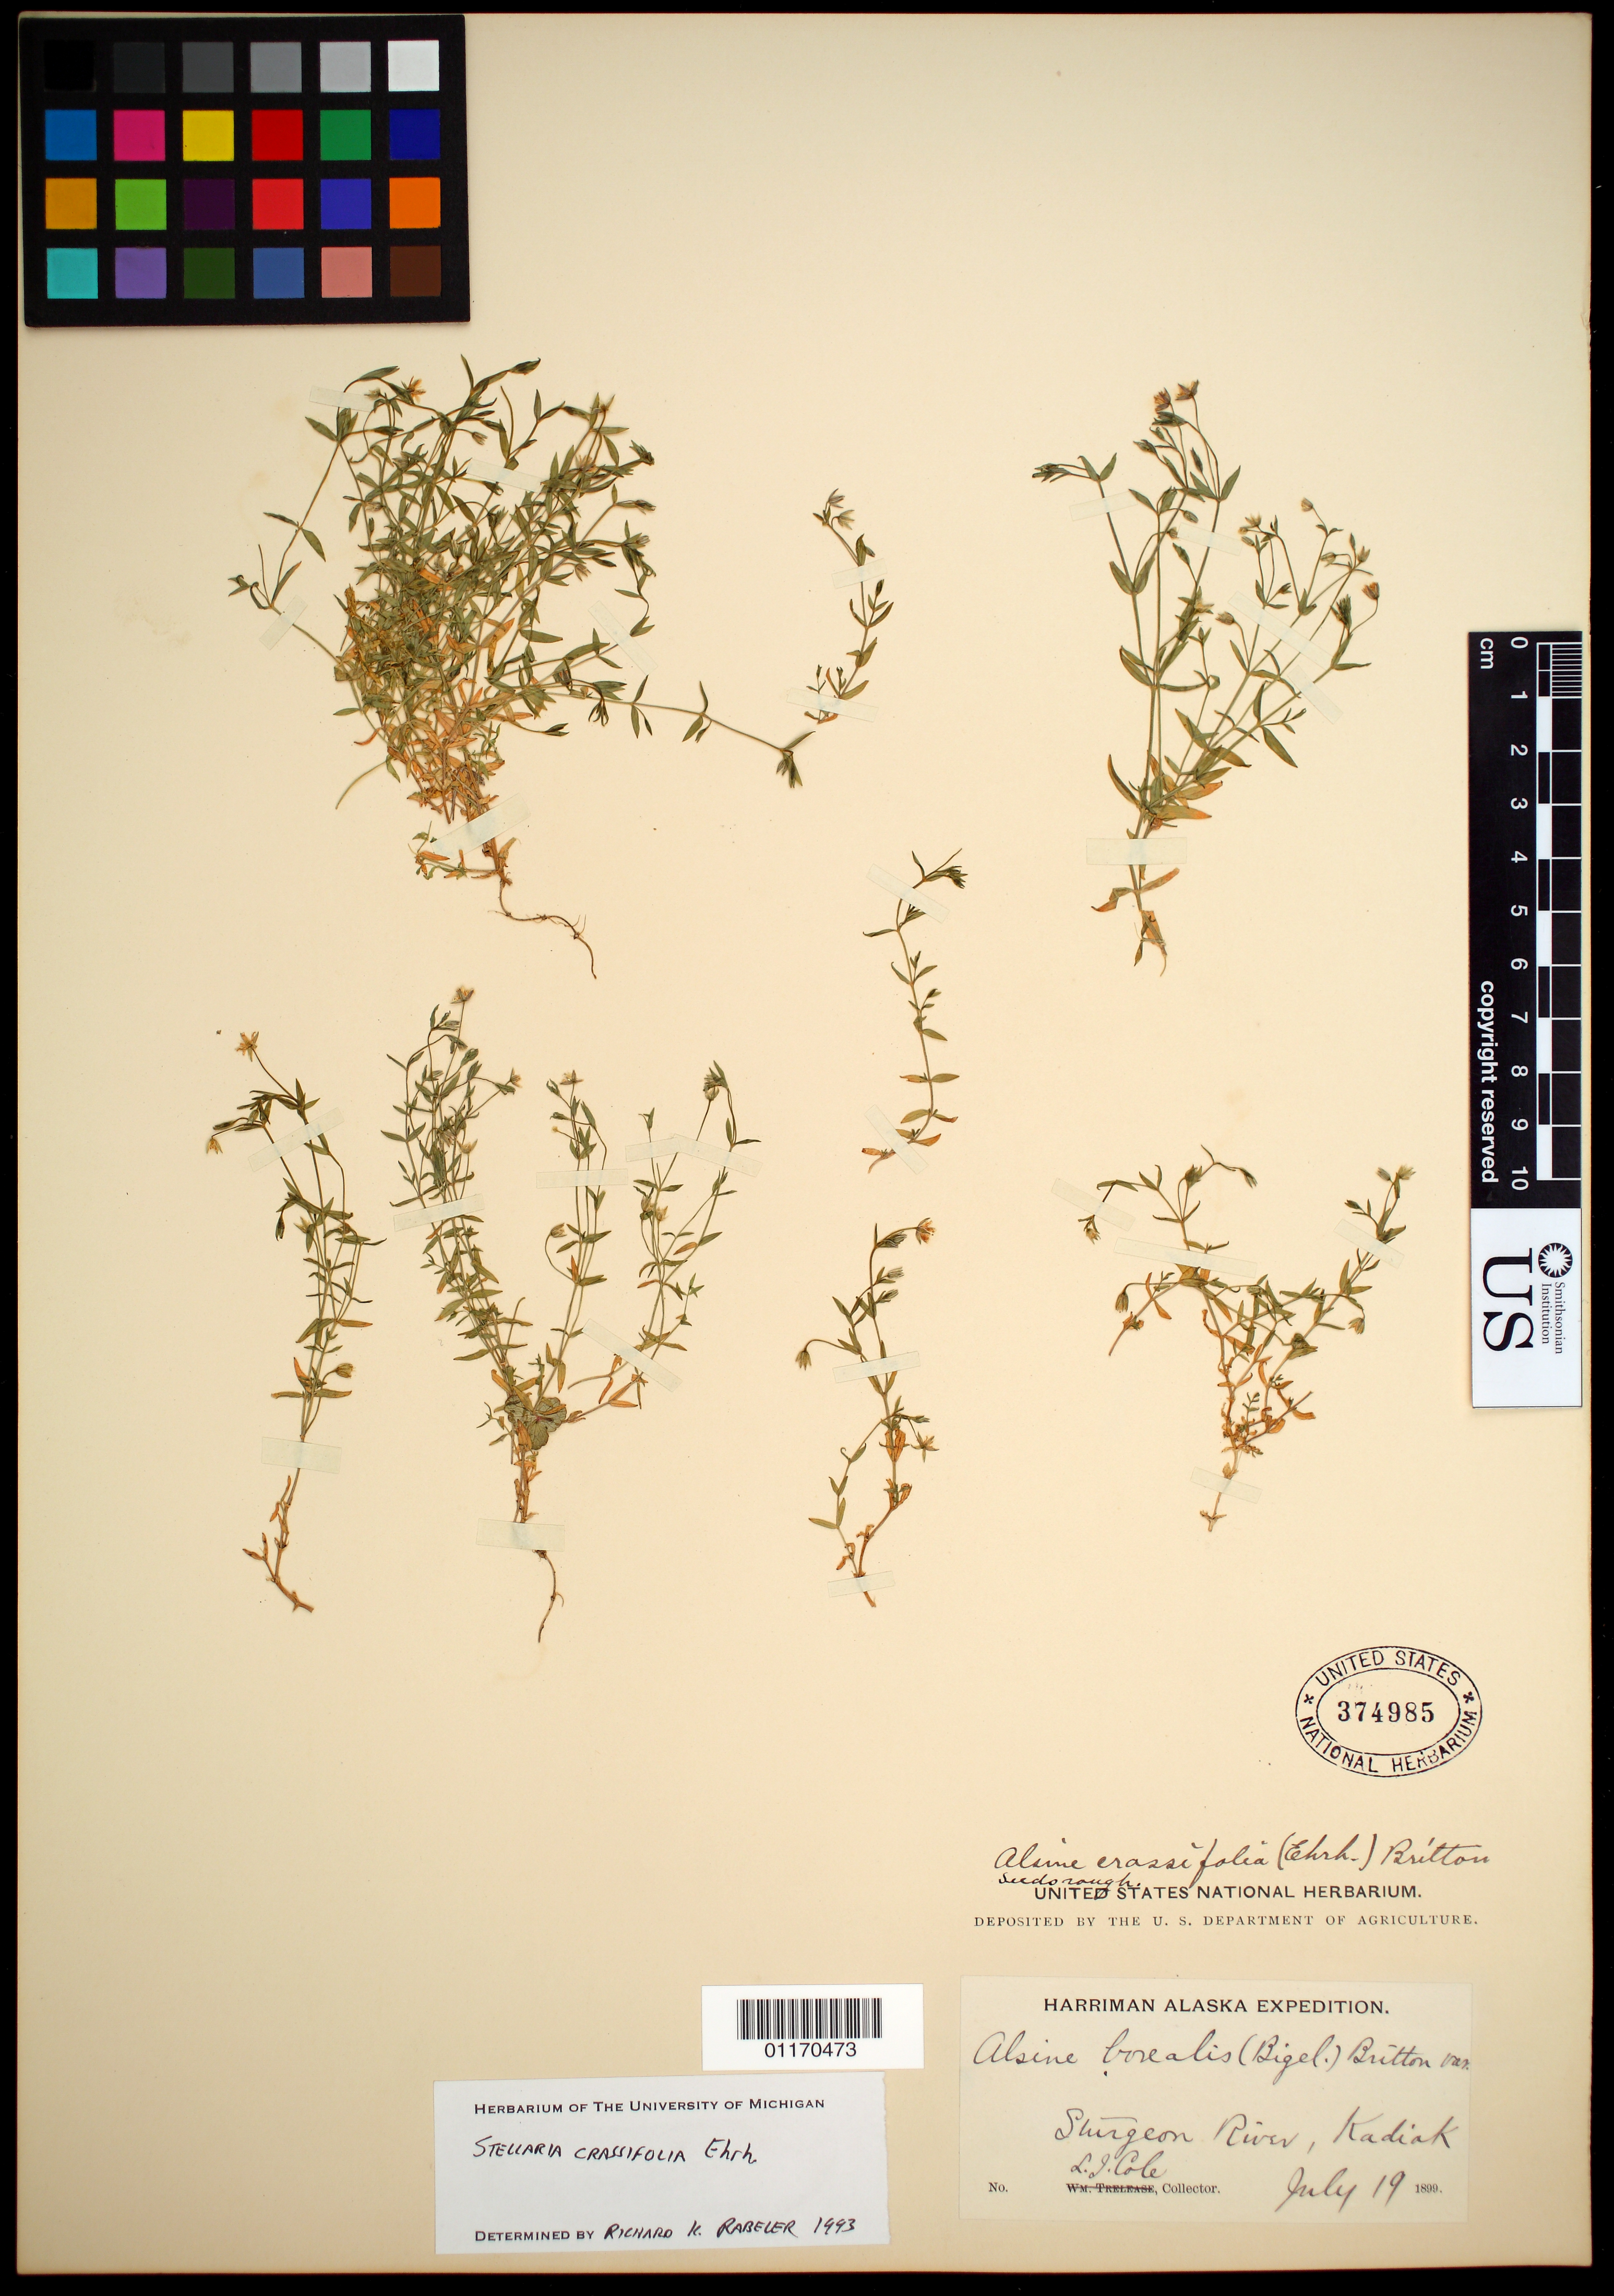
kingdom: Plantae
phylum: Tracheophyta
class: Magnoliopsida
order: Caryophyllales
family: Caryophyllaceae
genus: Stellaria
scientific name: Stellaria crassifolia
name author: Ehrh.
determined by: Rabeler, R. K.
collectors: L. Cole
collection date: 1899-07-19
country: United States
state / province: Alaska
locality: Sturgeon River, Kadiak.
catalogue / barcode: US 374985